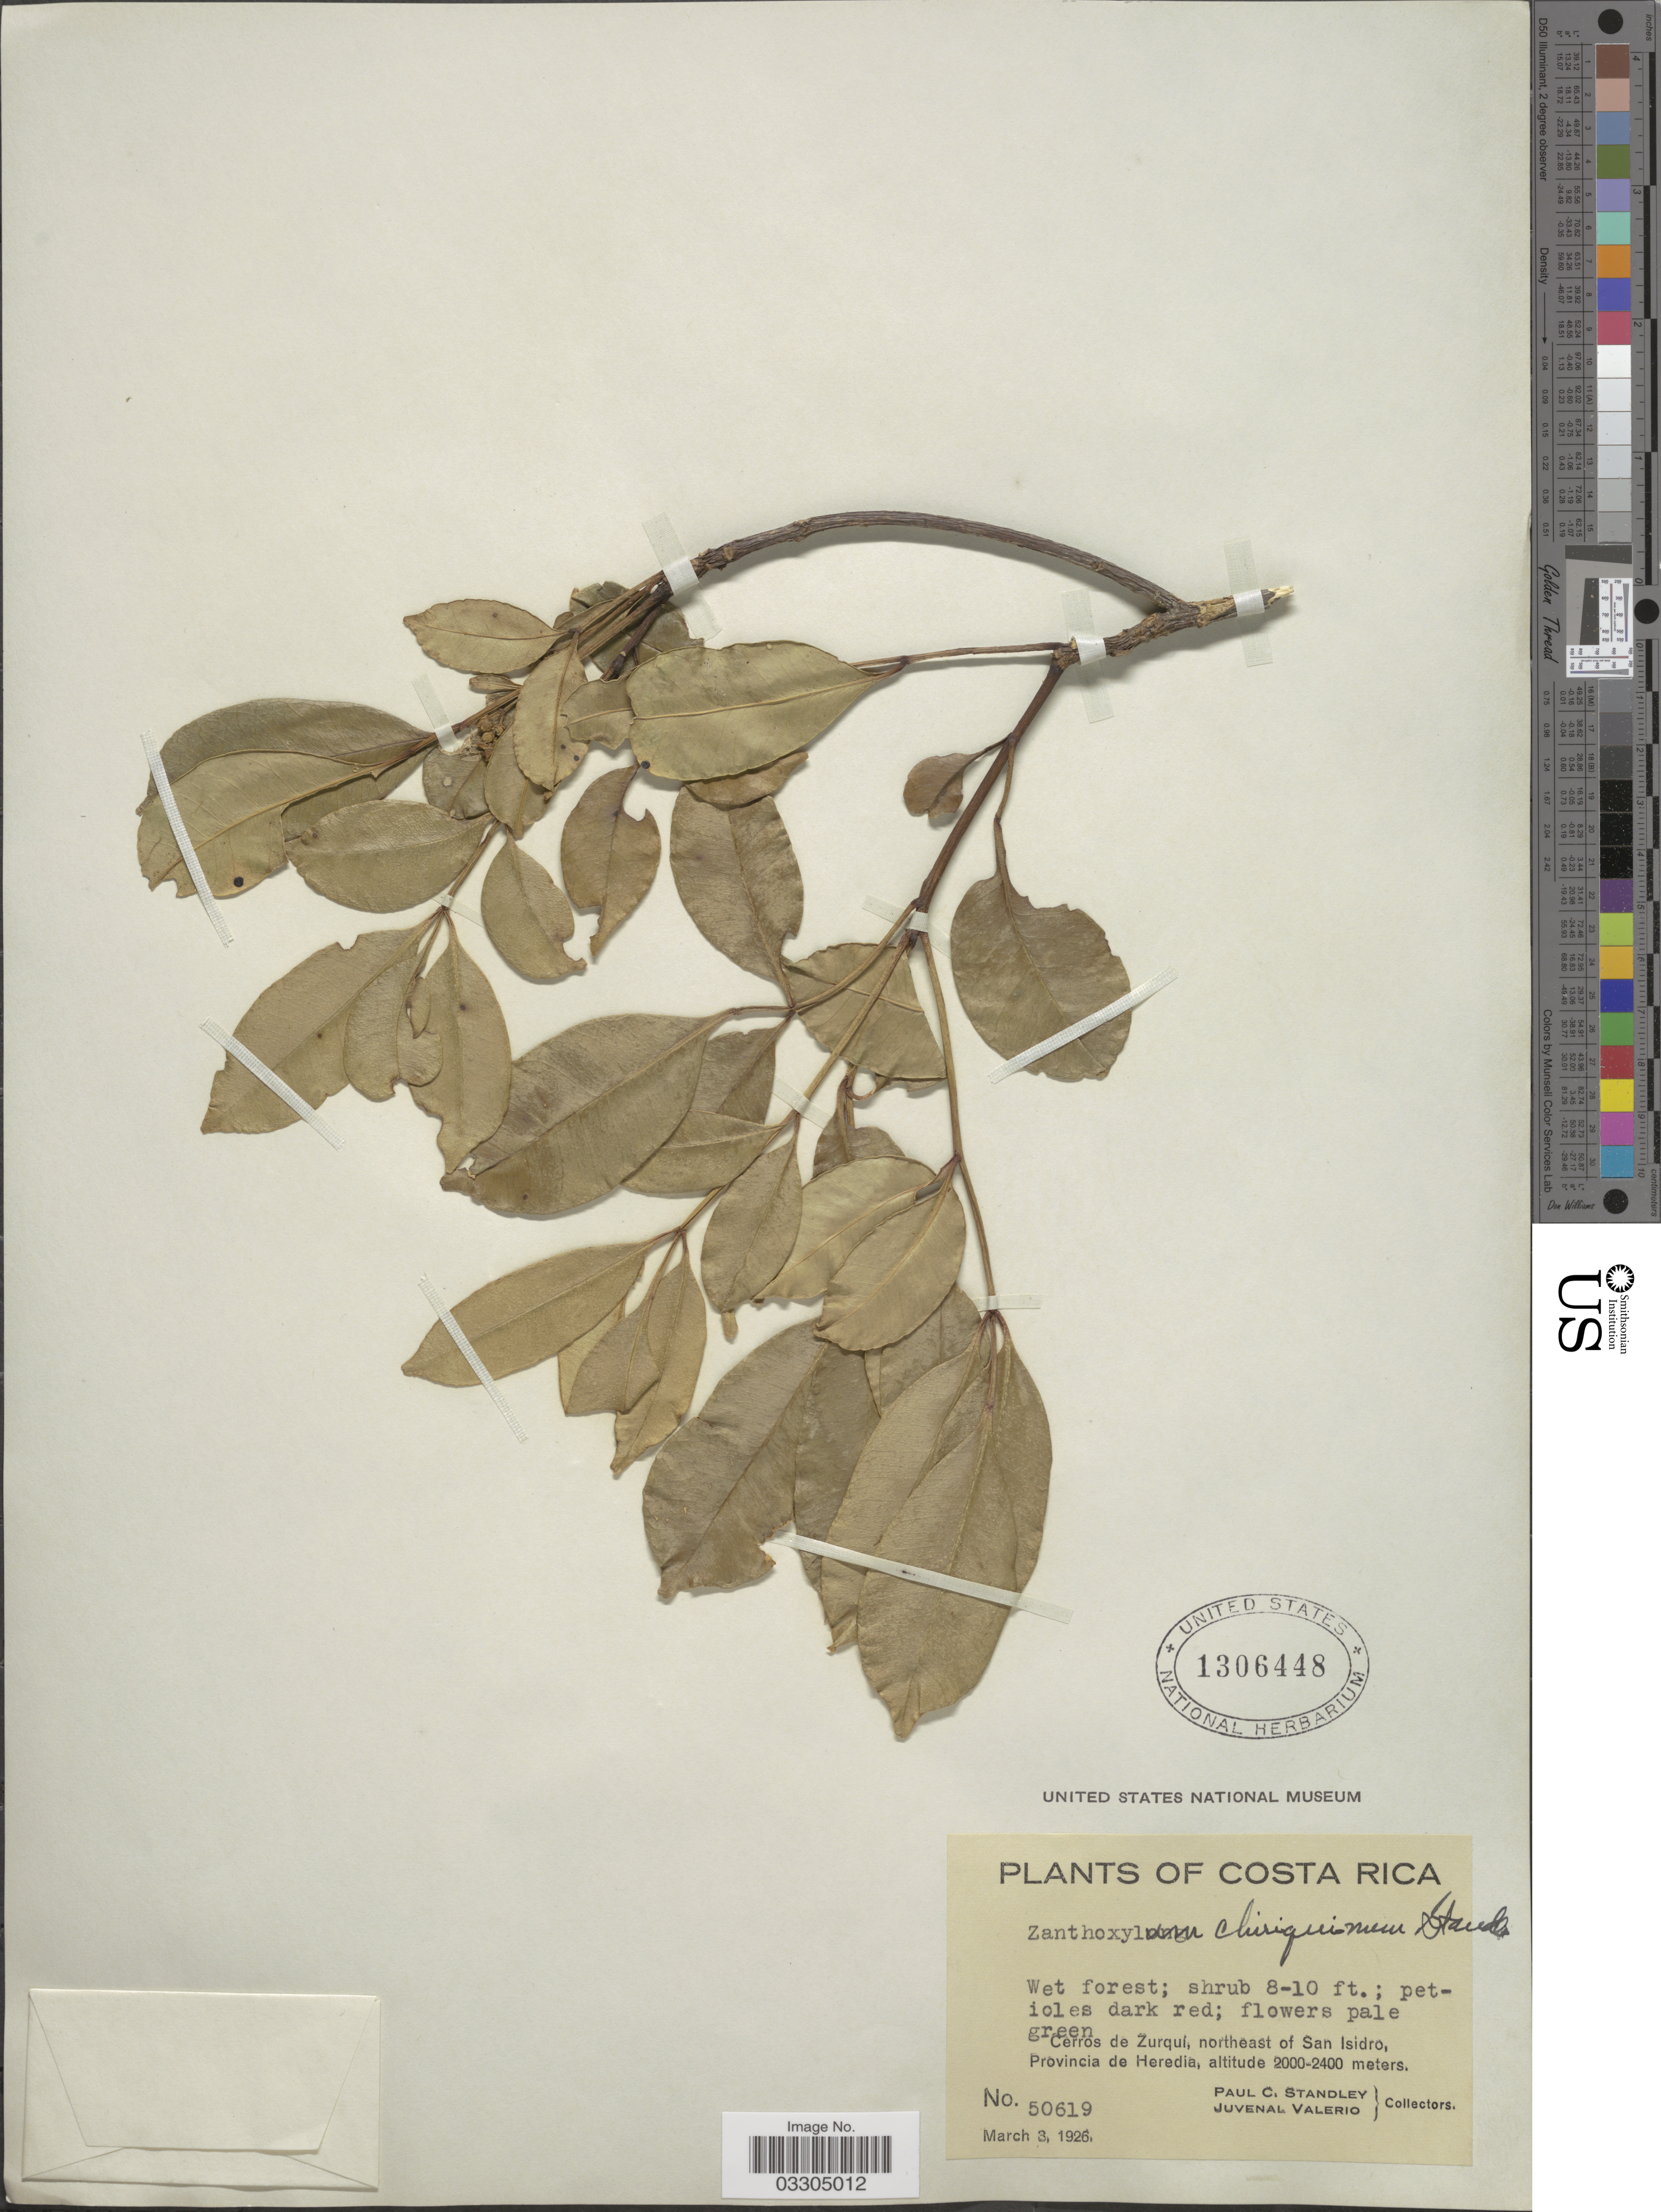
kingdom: Plantae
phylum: Tracheophyta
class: Magnoliopsida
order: Sapindales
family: Rutaceae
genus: Zanthoxylum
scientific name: Zanthoxylum chiriquinum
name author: Standl.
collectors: P. C. Standley & J. Valerio R.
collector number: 50619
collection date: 1926-03-03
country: Costa Rica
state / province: Heredia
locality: Cerros de Zurquí, northeast of San Isidro.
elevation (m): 2000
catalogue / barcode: US 1306448